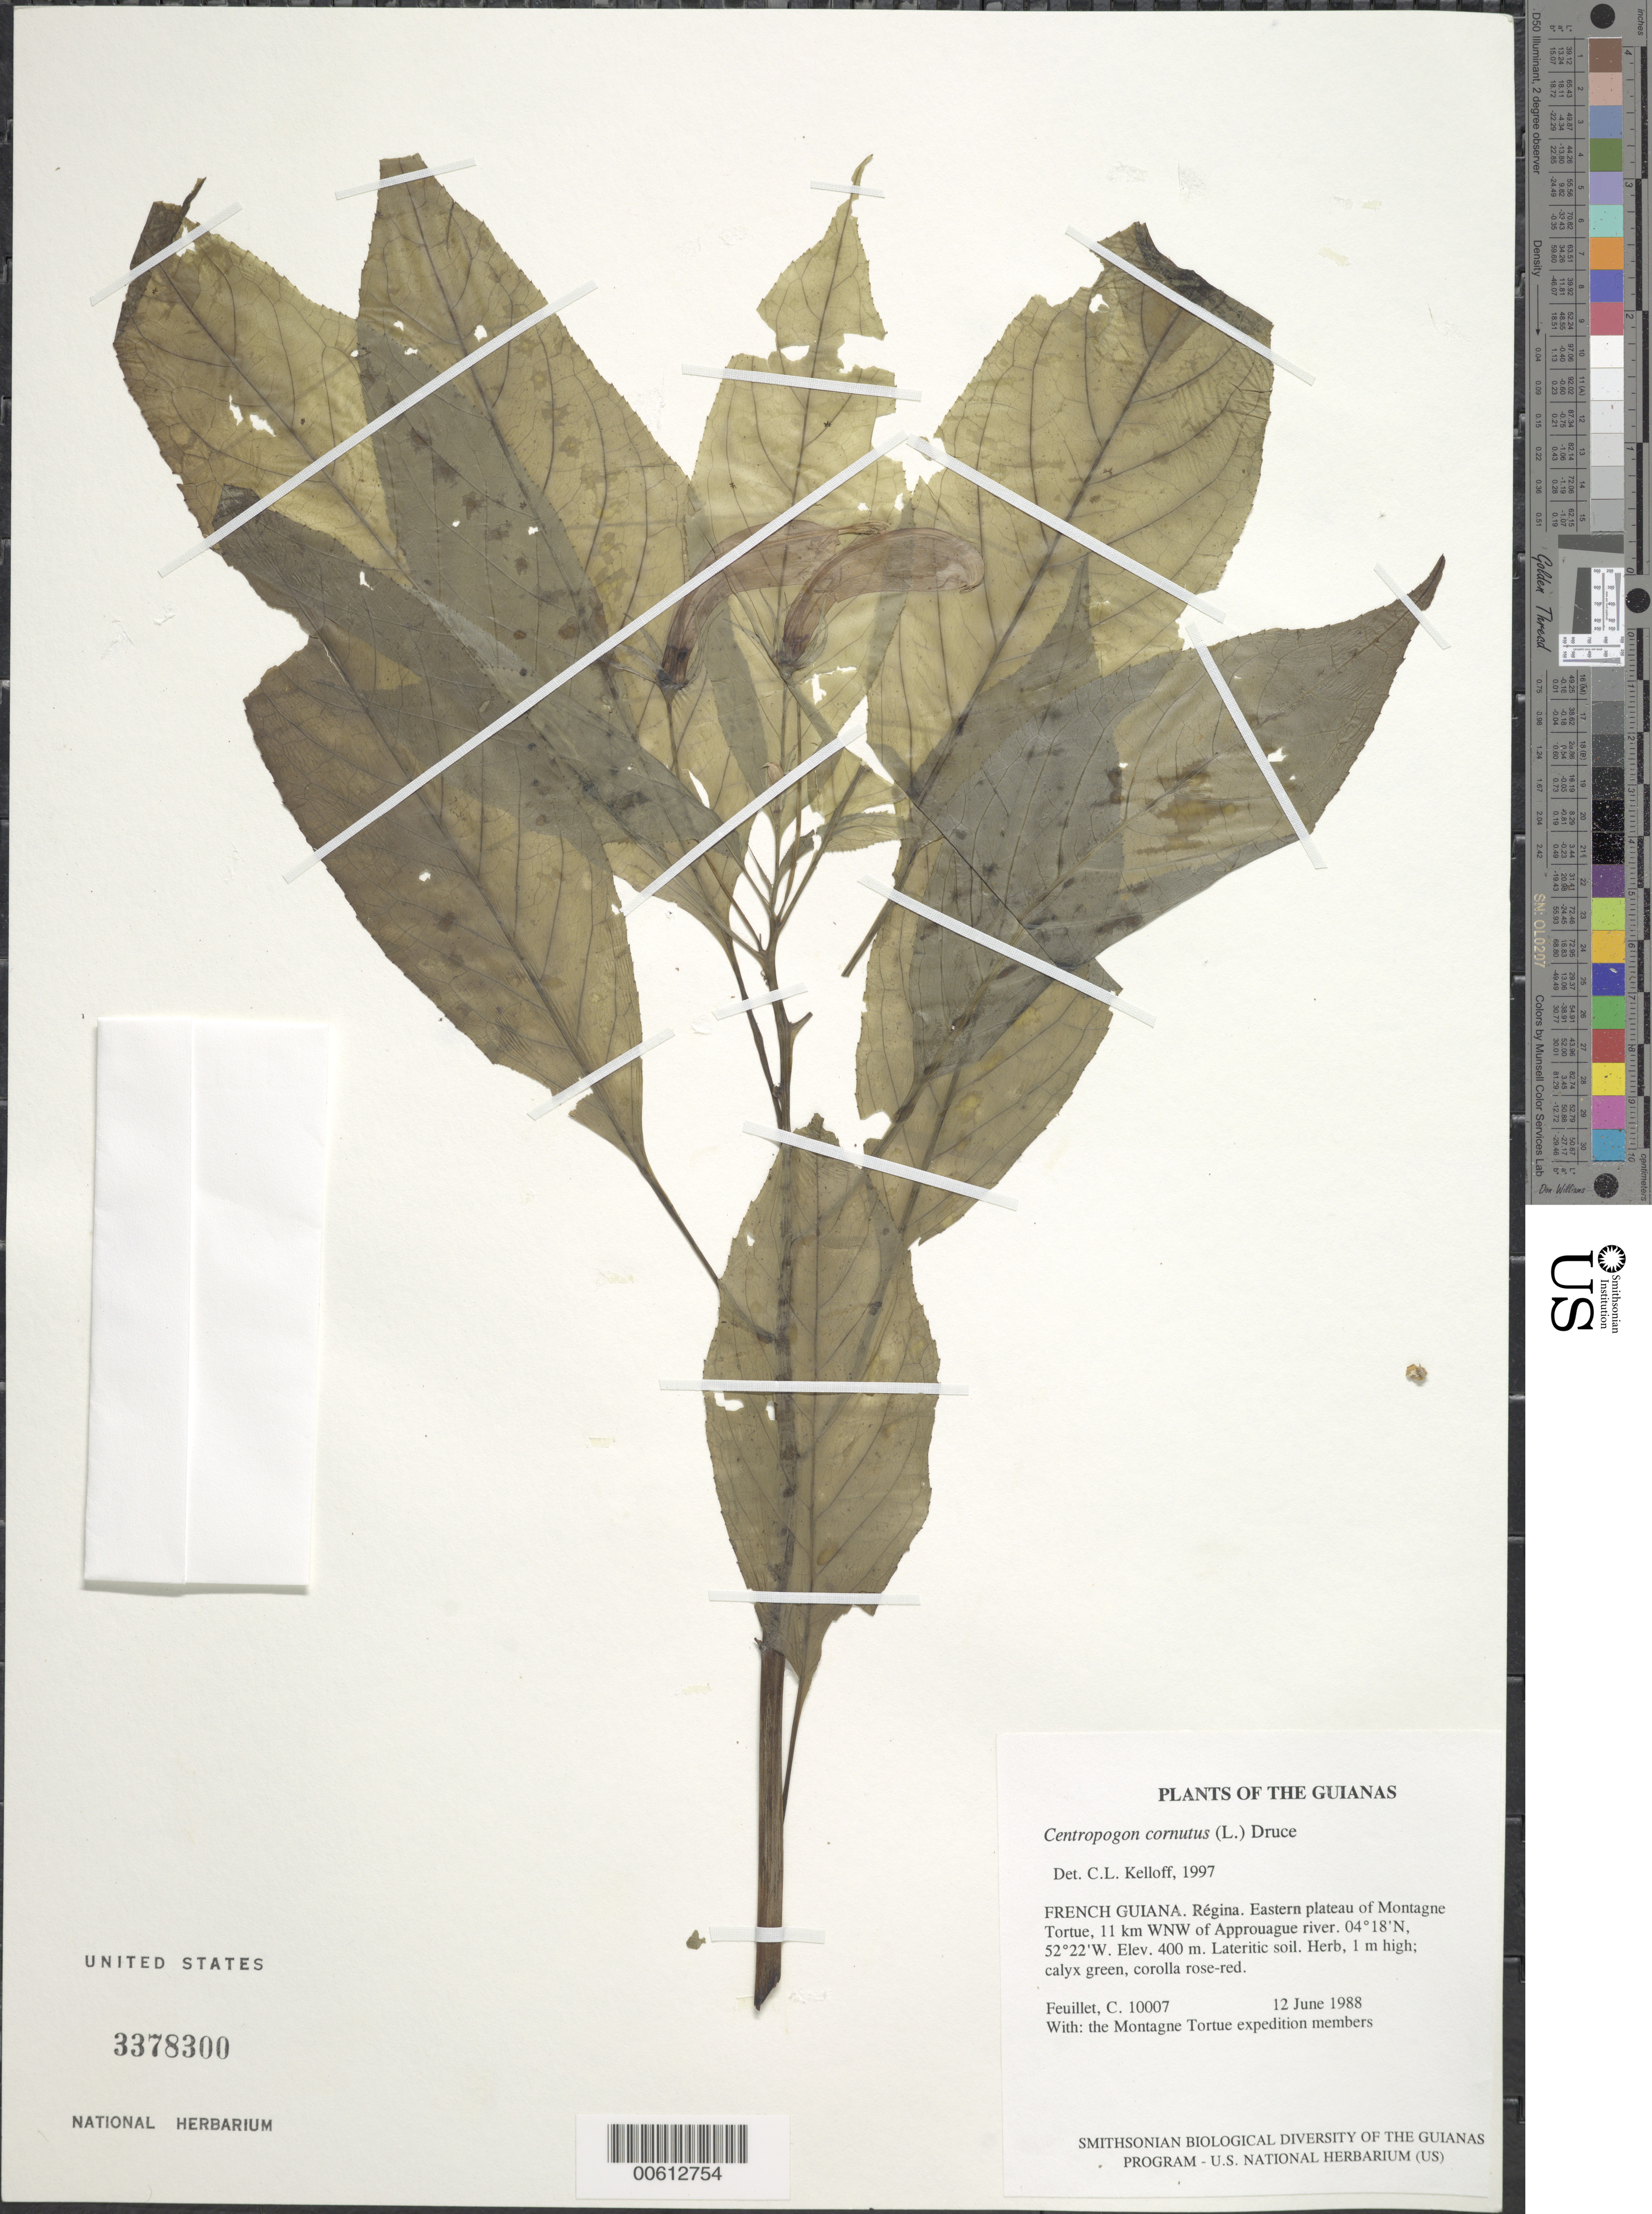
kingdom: Plantae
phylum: Tracheophyta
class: Magnoliopsida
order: Asterales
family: Campanulaceae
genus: Centropogon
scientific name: Centropogon cornutus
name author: (L.) Druce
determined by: DeFilipps, R. A.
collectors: C. Feuillet & Montagne Torte Exped. members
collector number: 10007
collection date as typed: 12 June 1988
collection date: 1988-06-12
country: French Guiana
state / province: Cayenne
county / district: Regina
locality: Eastern plateau of Montagne Tortue, 11 km WNW of Approuague river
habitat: Lateritic soil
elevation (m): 400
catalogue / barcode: US 3378300